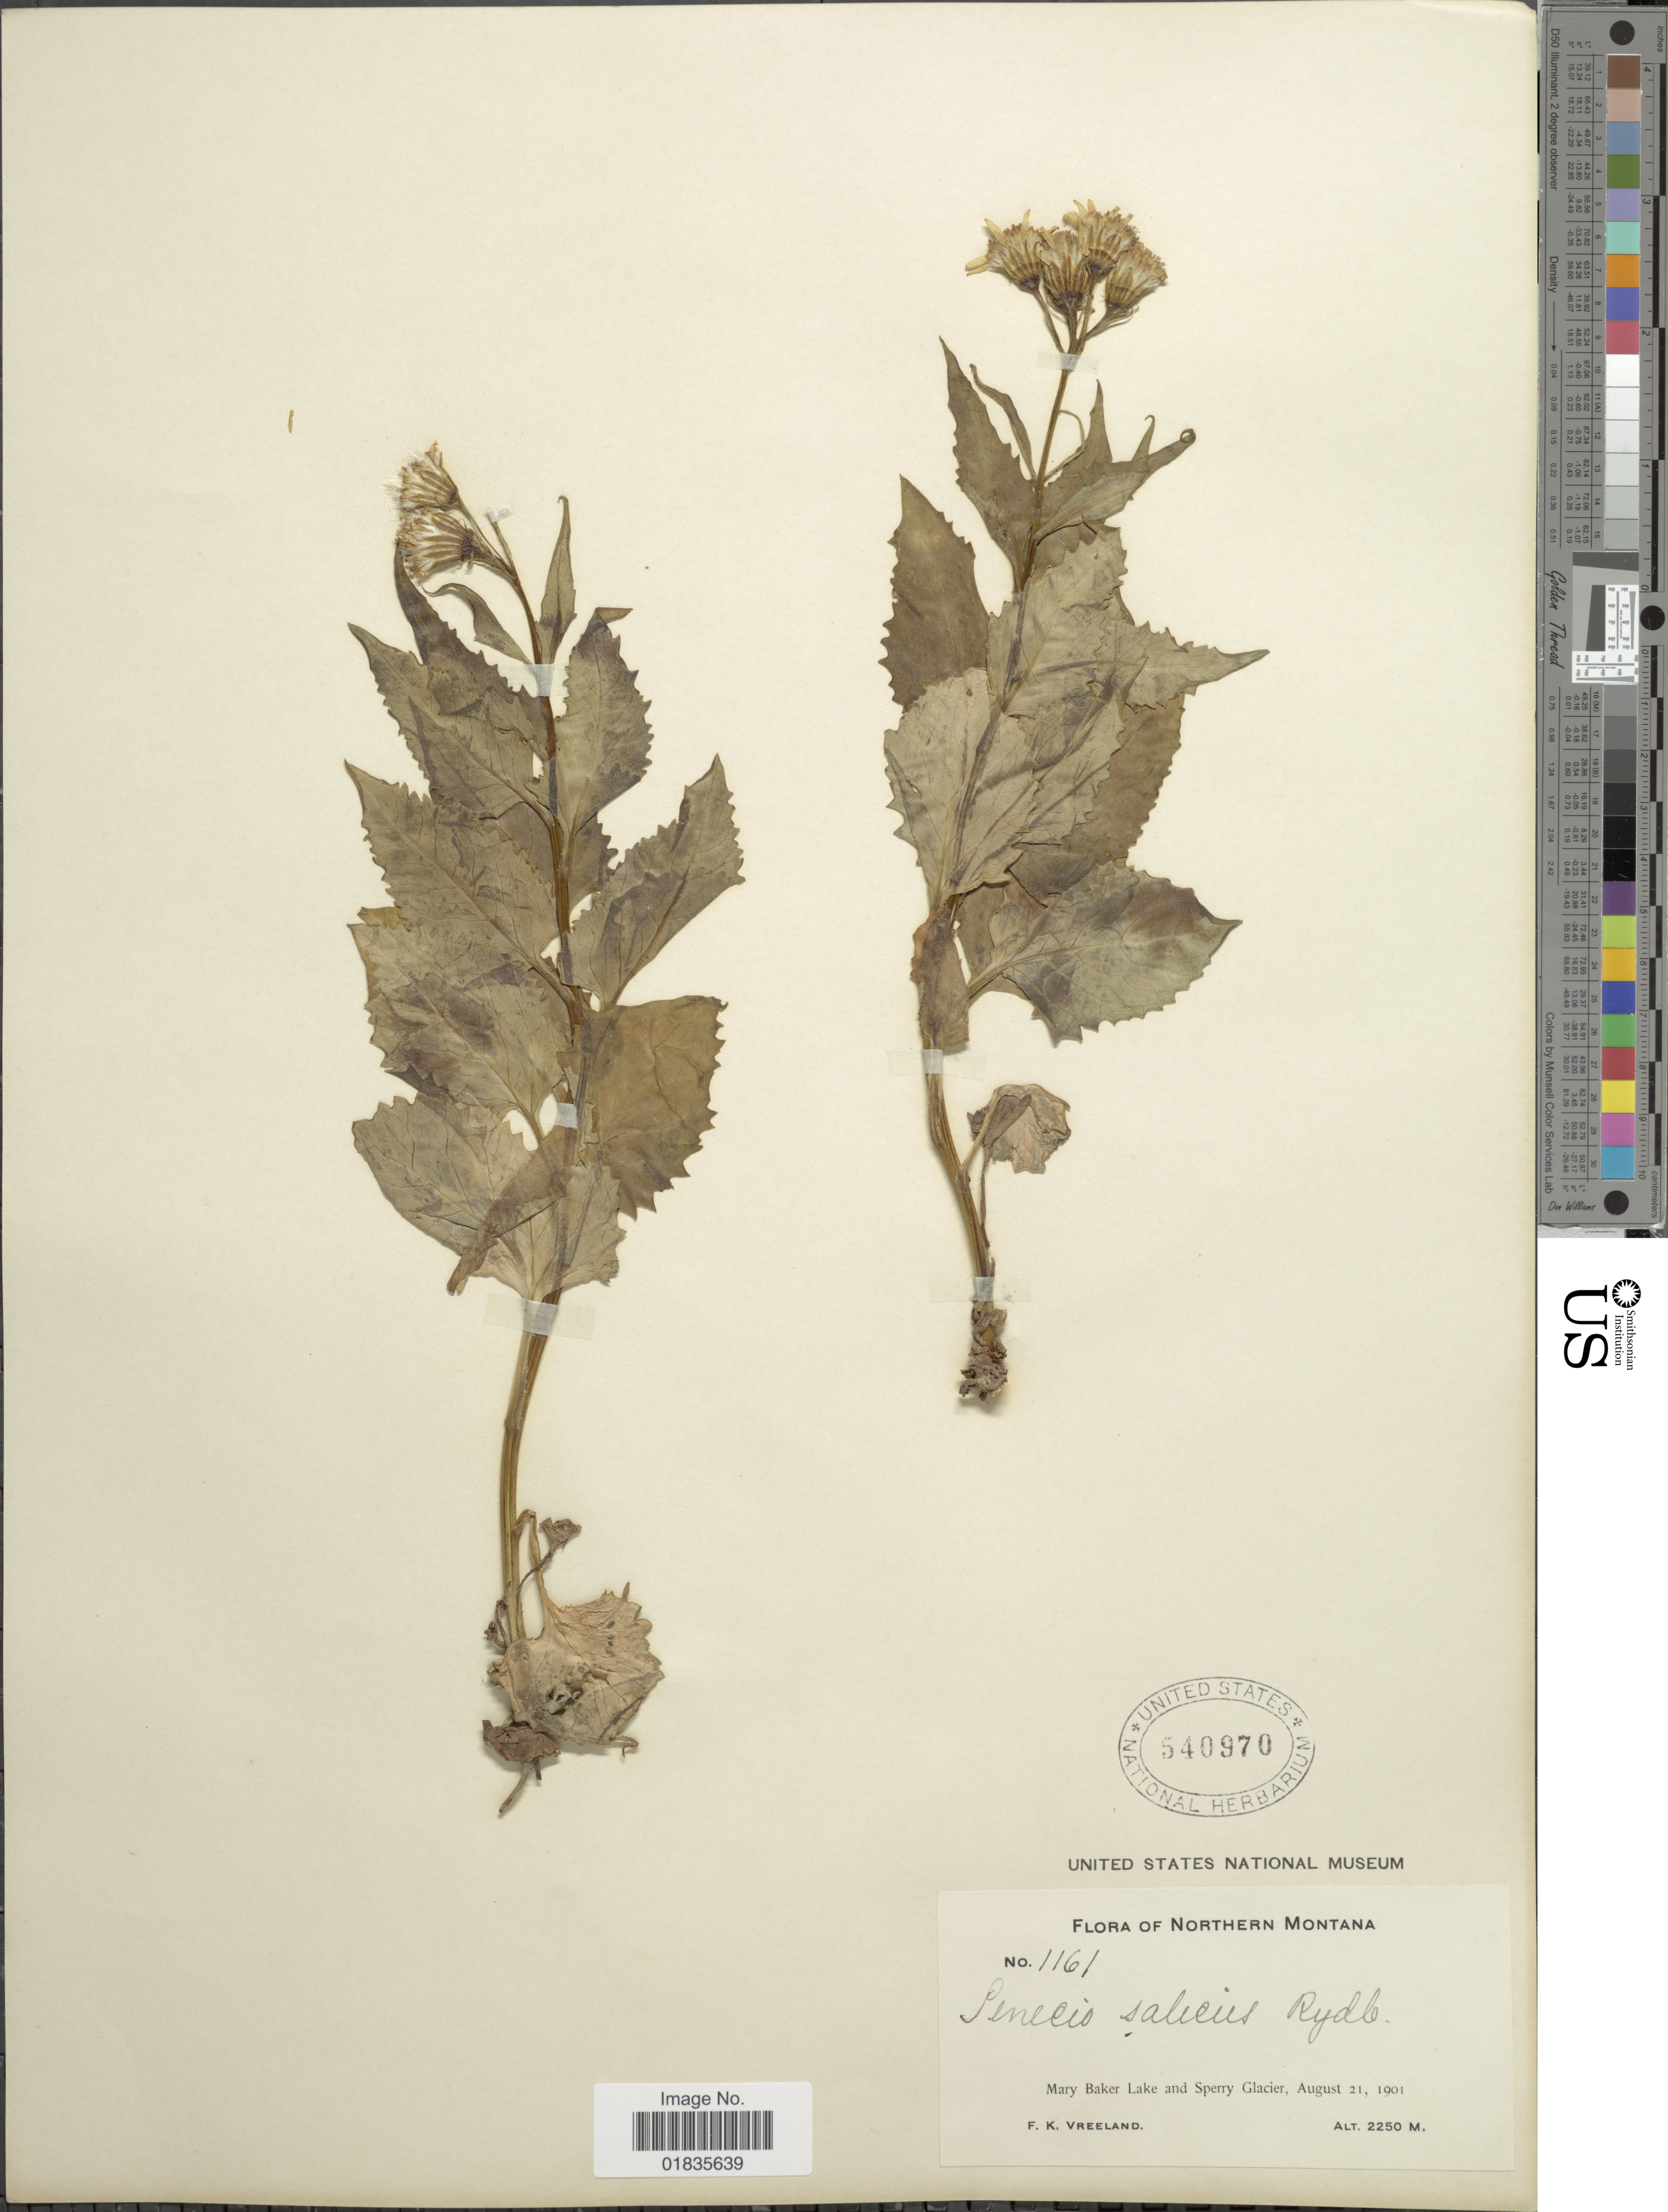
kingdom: Plantae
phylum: Tracheophyta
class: Magnoliopsida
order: Asterales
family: Asteraceae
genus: Senecio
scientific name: Senecio triangularis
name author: Hook.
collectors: F. Vreeland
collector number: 1161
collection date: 1901-08-21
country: United States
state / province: Montana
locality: Northern Montana, Mary Baker Lake and Sperry Glacier.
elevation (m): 2250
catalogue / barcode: US 540970